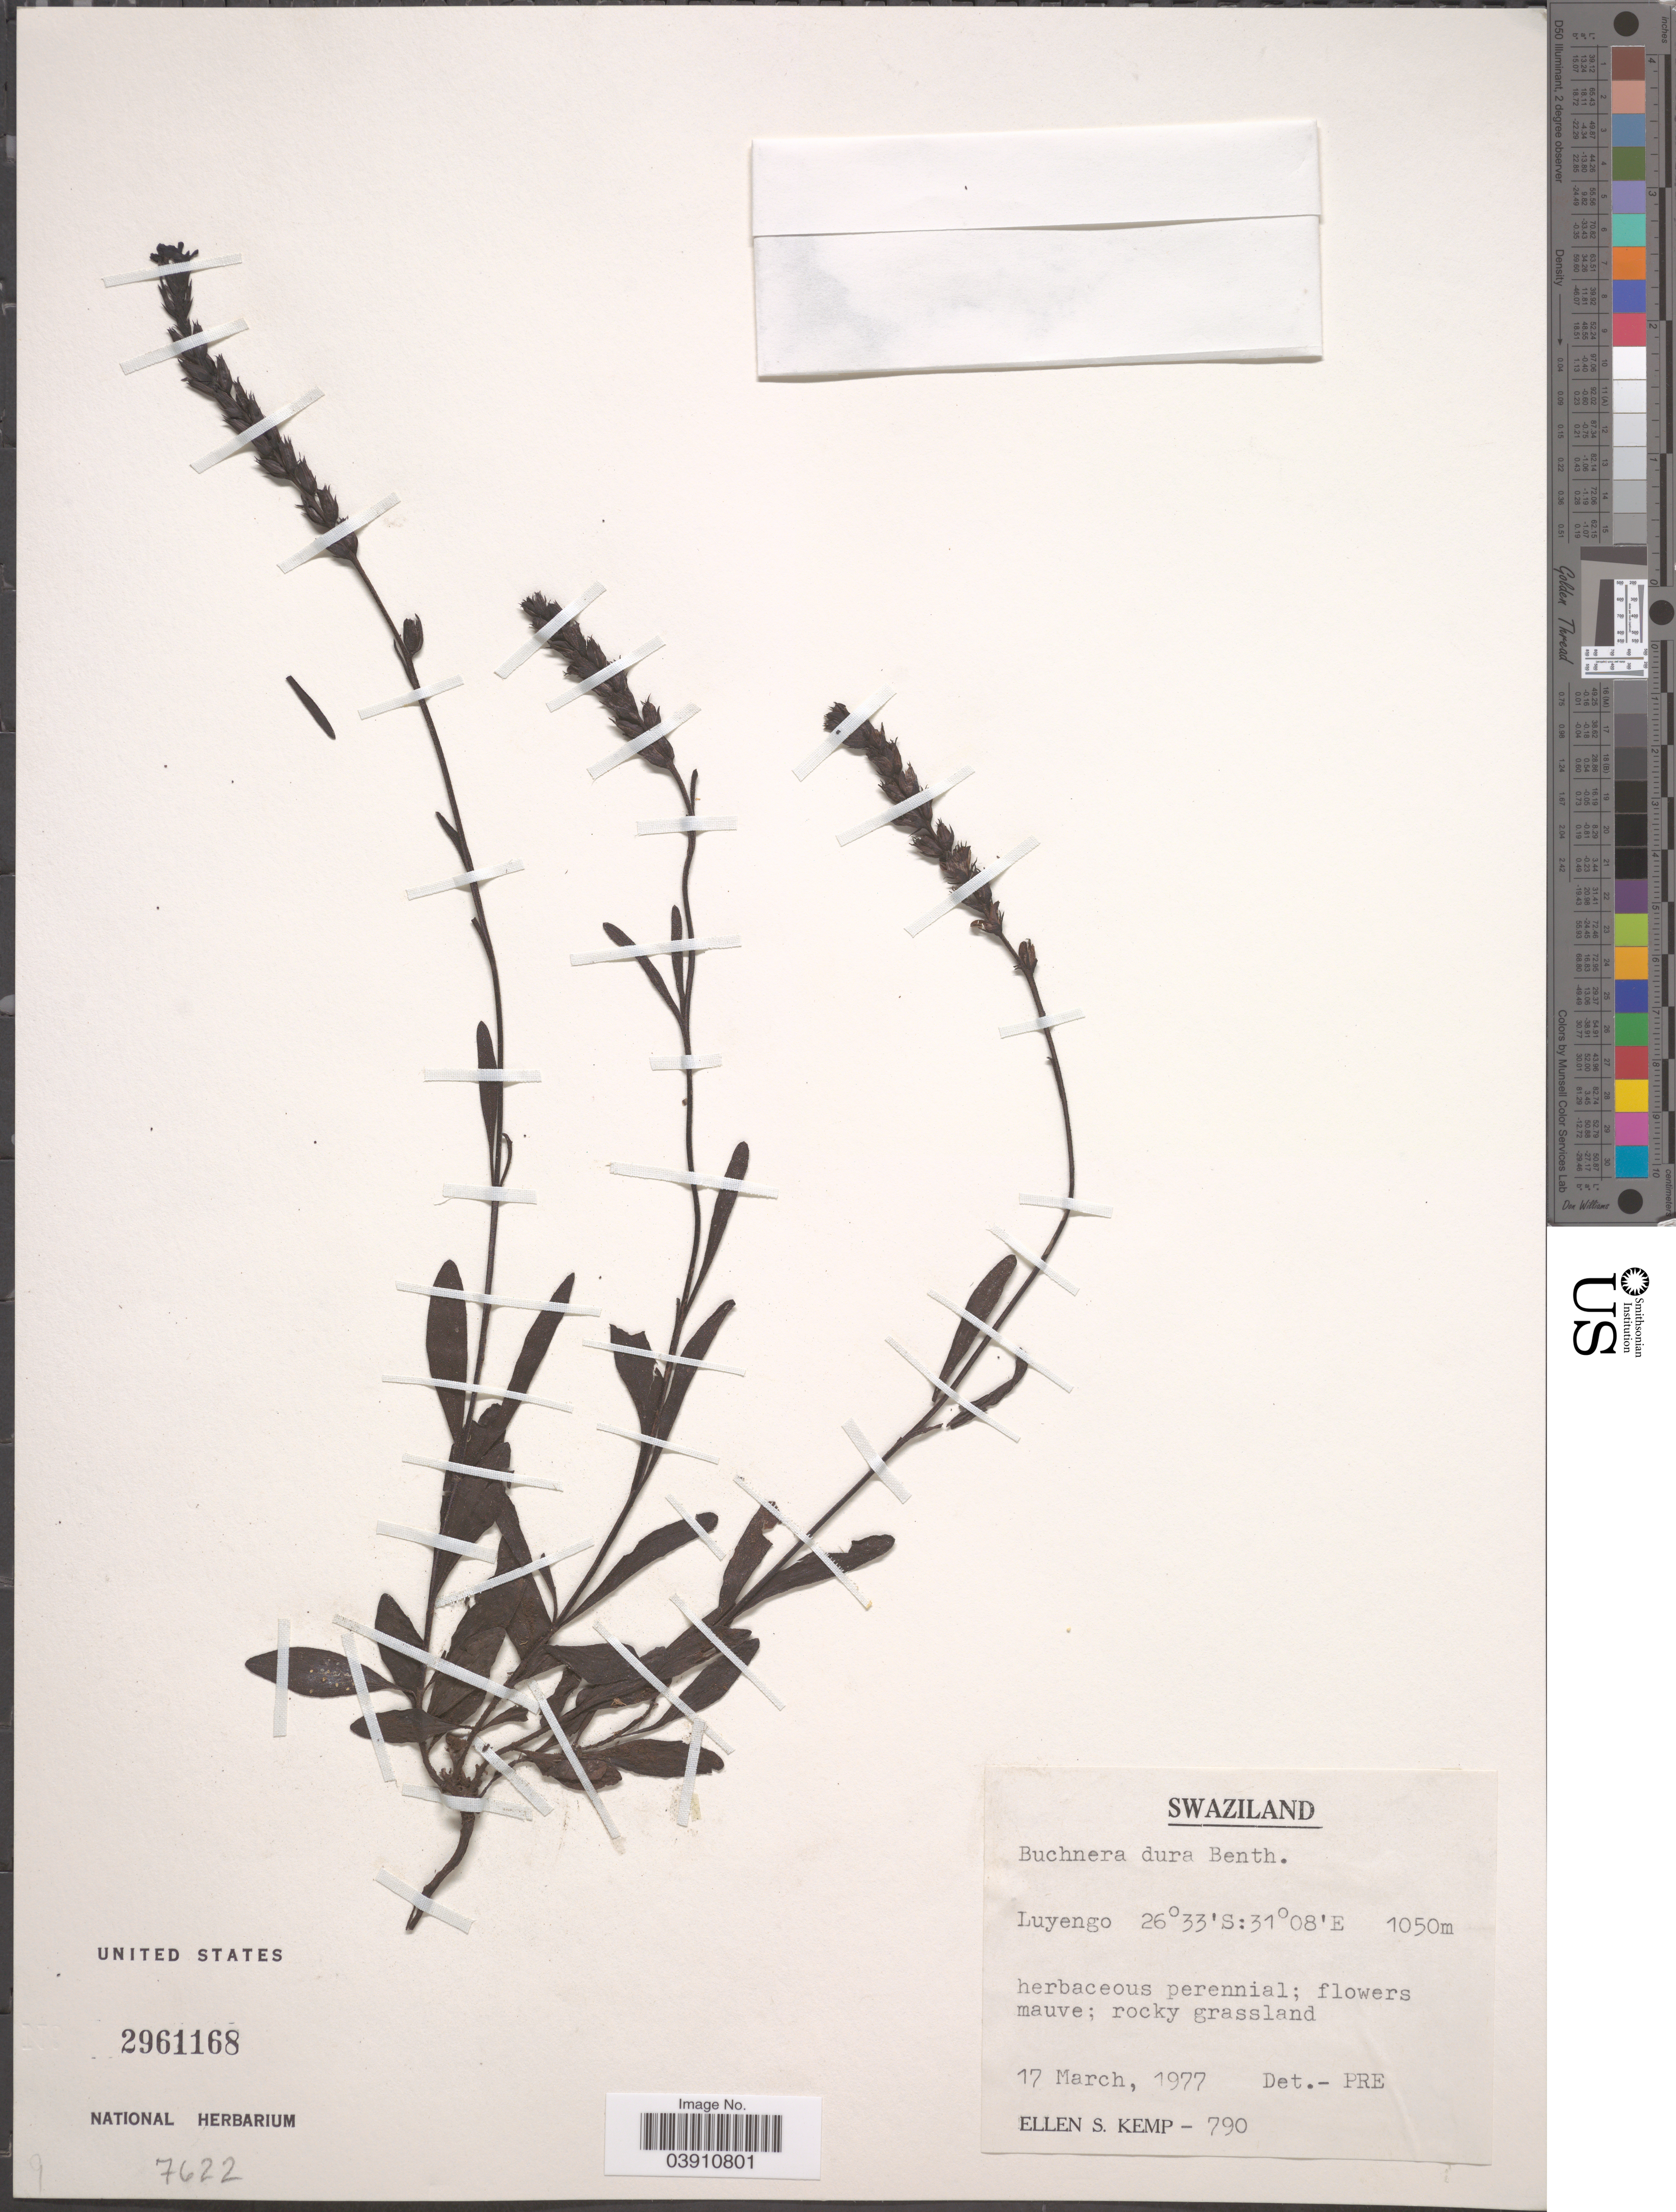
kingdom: Plantae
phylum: Tracheophyta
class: Magnoliopsida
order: Lamiales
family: Orobanchaceae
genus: Buchnera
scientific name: Buchnera dura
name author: Benth.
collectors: E. S. Kemp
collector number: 790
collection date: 1977-03-17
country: Eswatini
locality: Luyengo.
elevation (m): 1050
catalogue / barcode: US 2961168